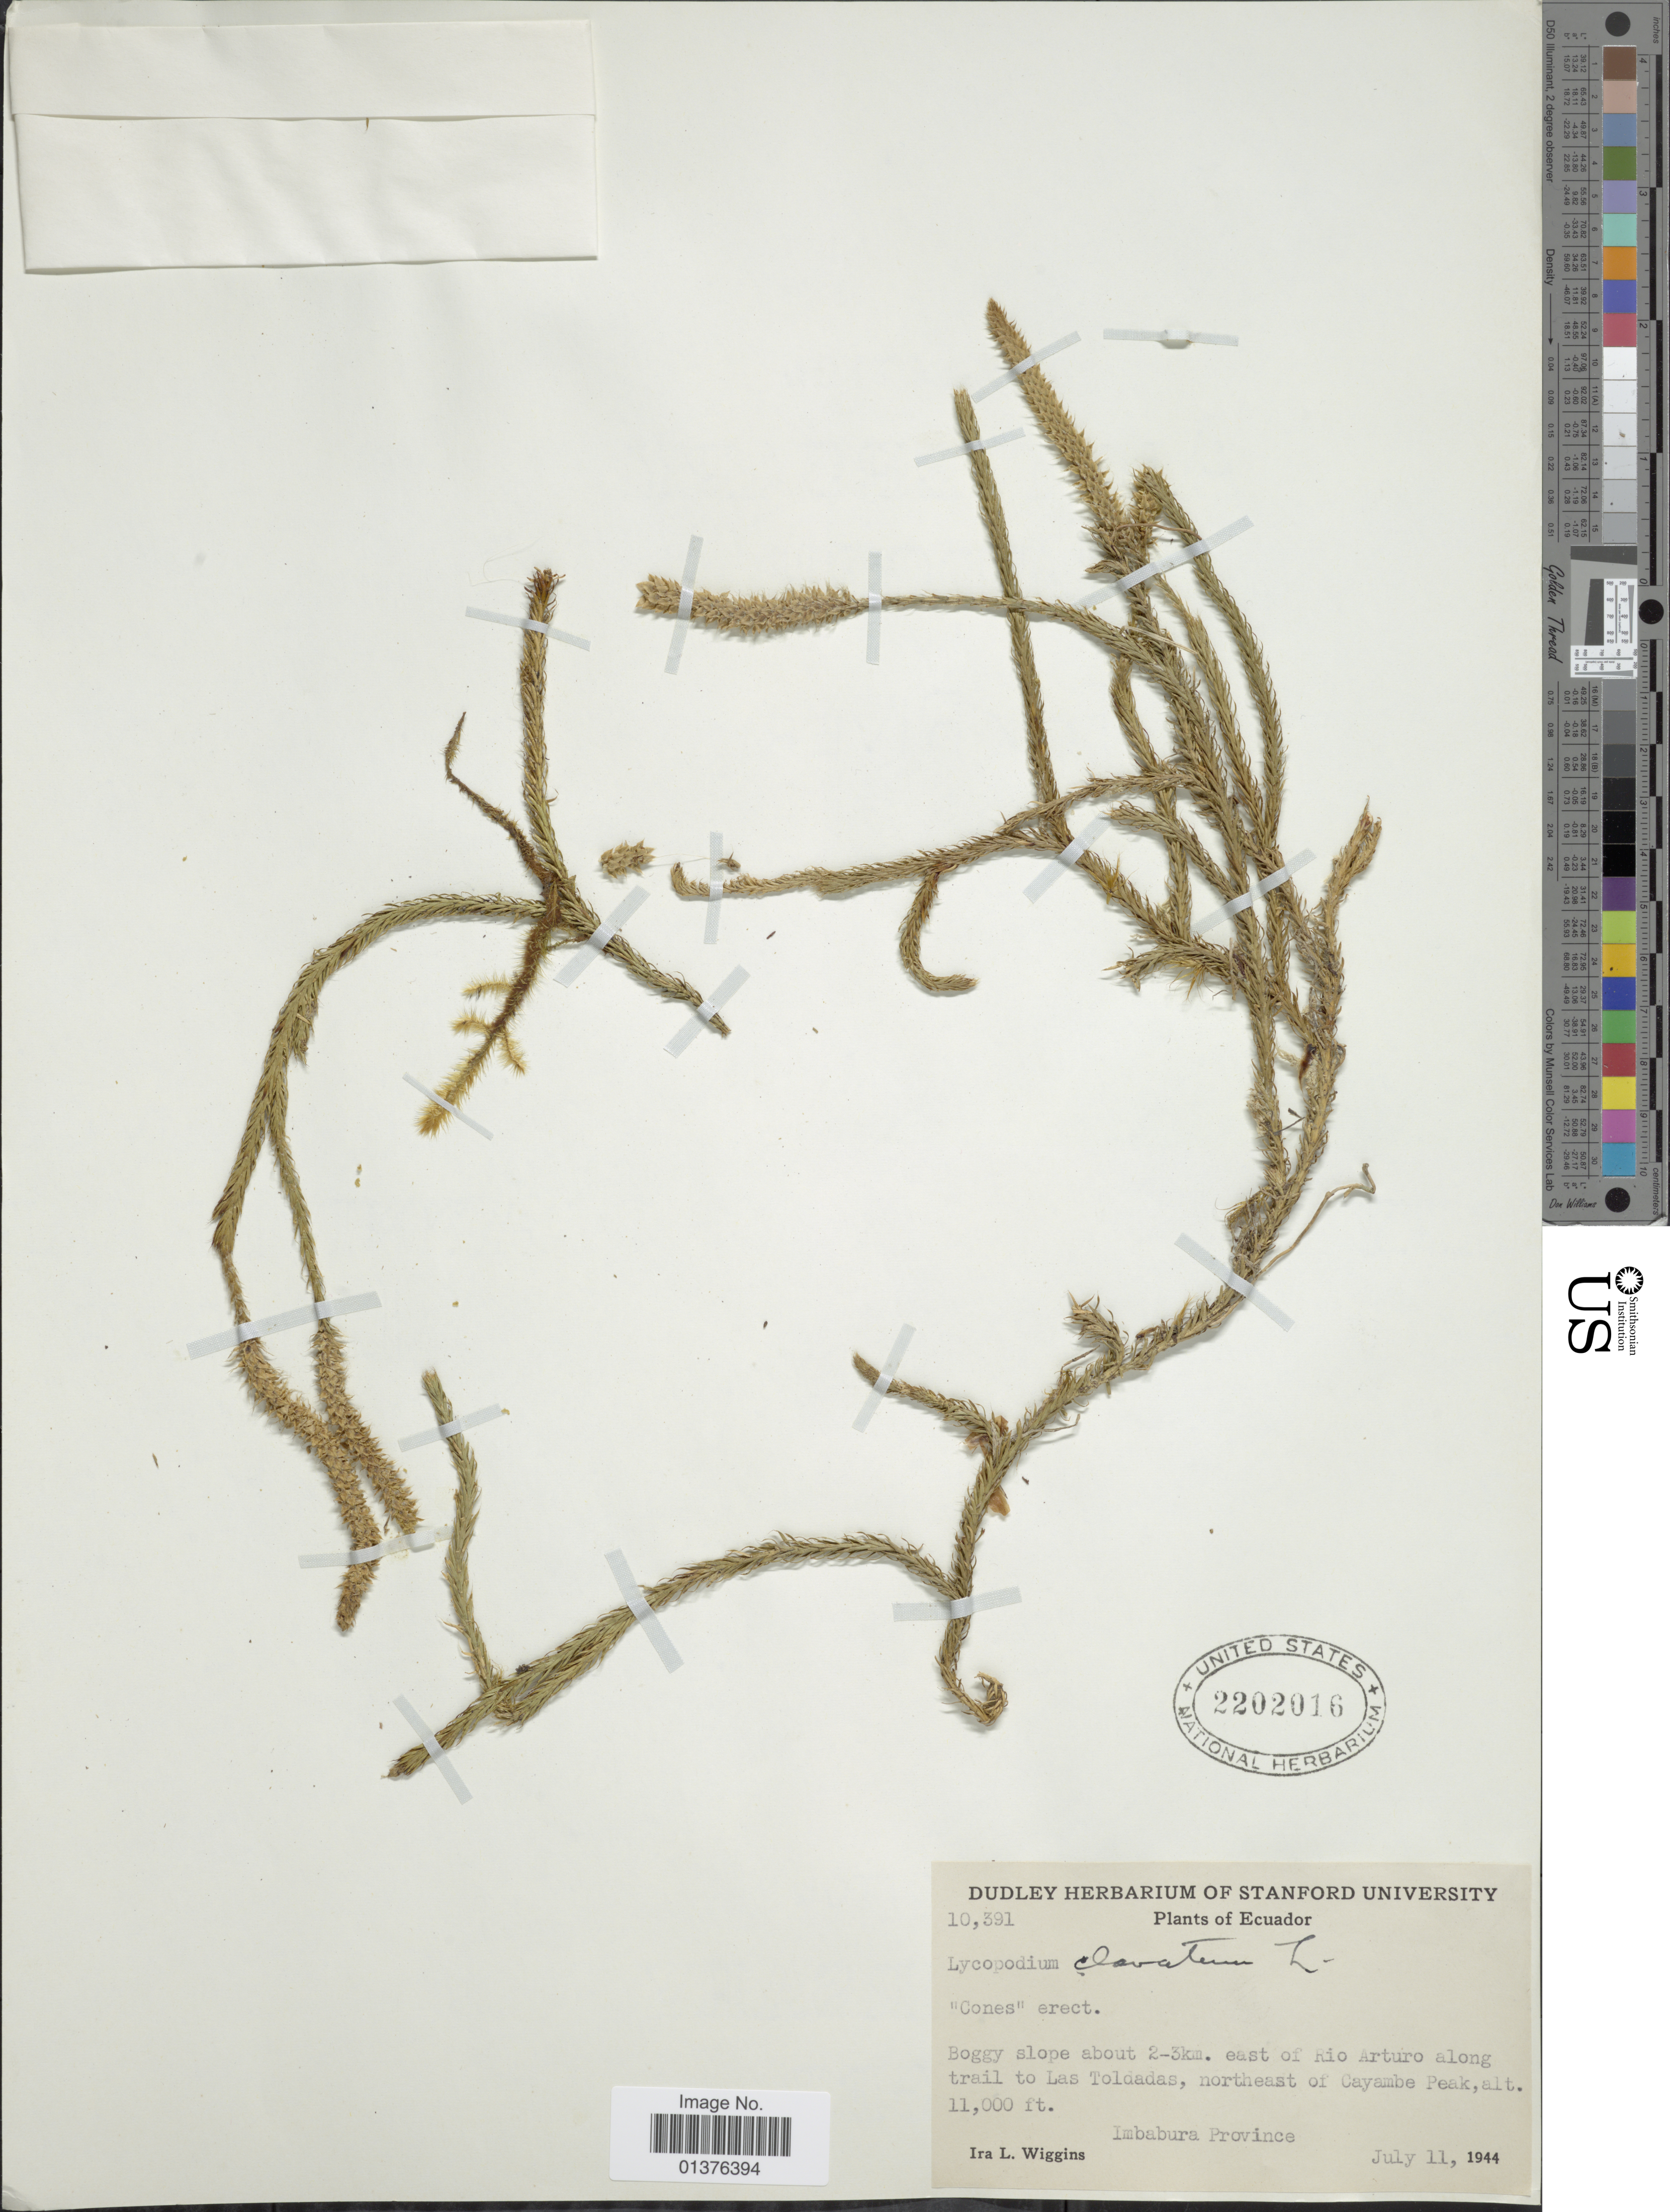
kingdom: Plantae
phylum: Tracheophyta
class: Lycopodiopsida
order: Lycopodiales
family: Lycopodiaceae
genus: Lycopodium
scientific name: Lycopodium clavatum subsp. contiguum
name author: (Klotzsch) B. Øllg.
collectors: I. L. Wiggins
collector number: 10391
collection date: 1944-07-11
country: Ecuador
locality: Boggy slopes about 2-3km east of Rio Arturo along trail to Las Toladas, northeast of Cayambe Peak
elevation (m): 3353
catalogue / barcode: US 2202016